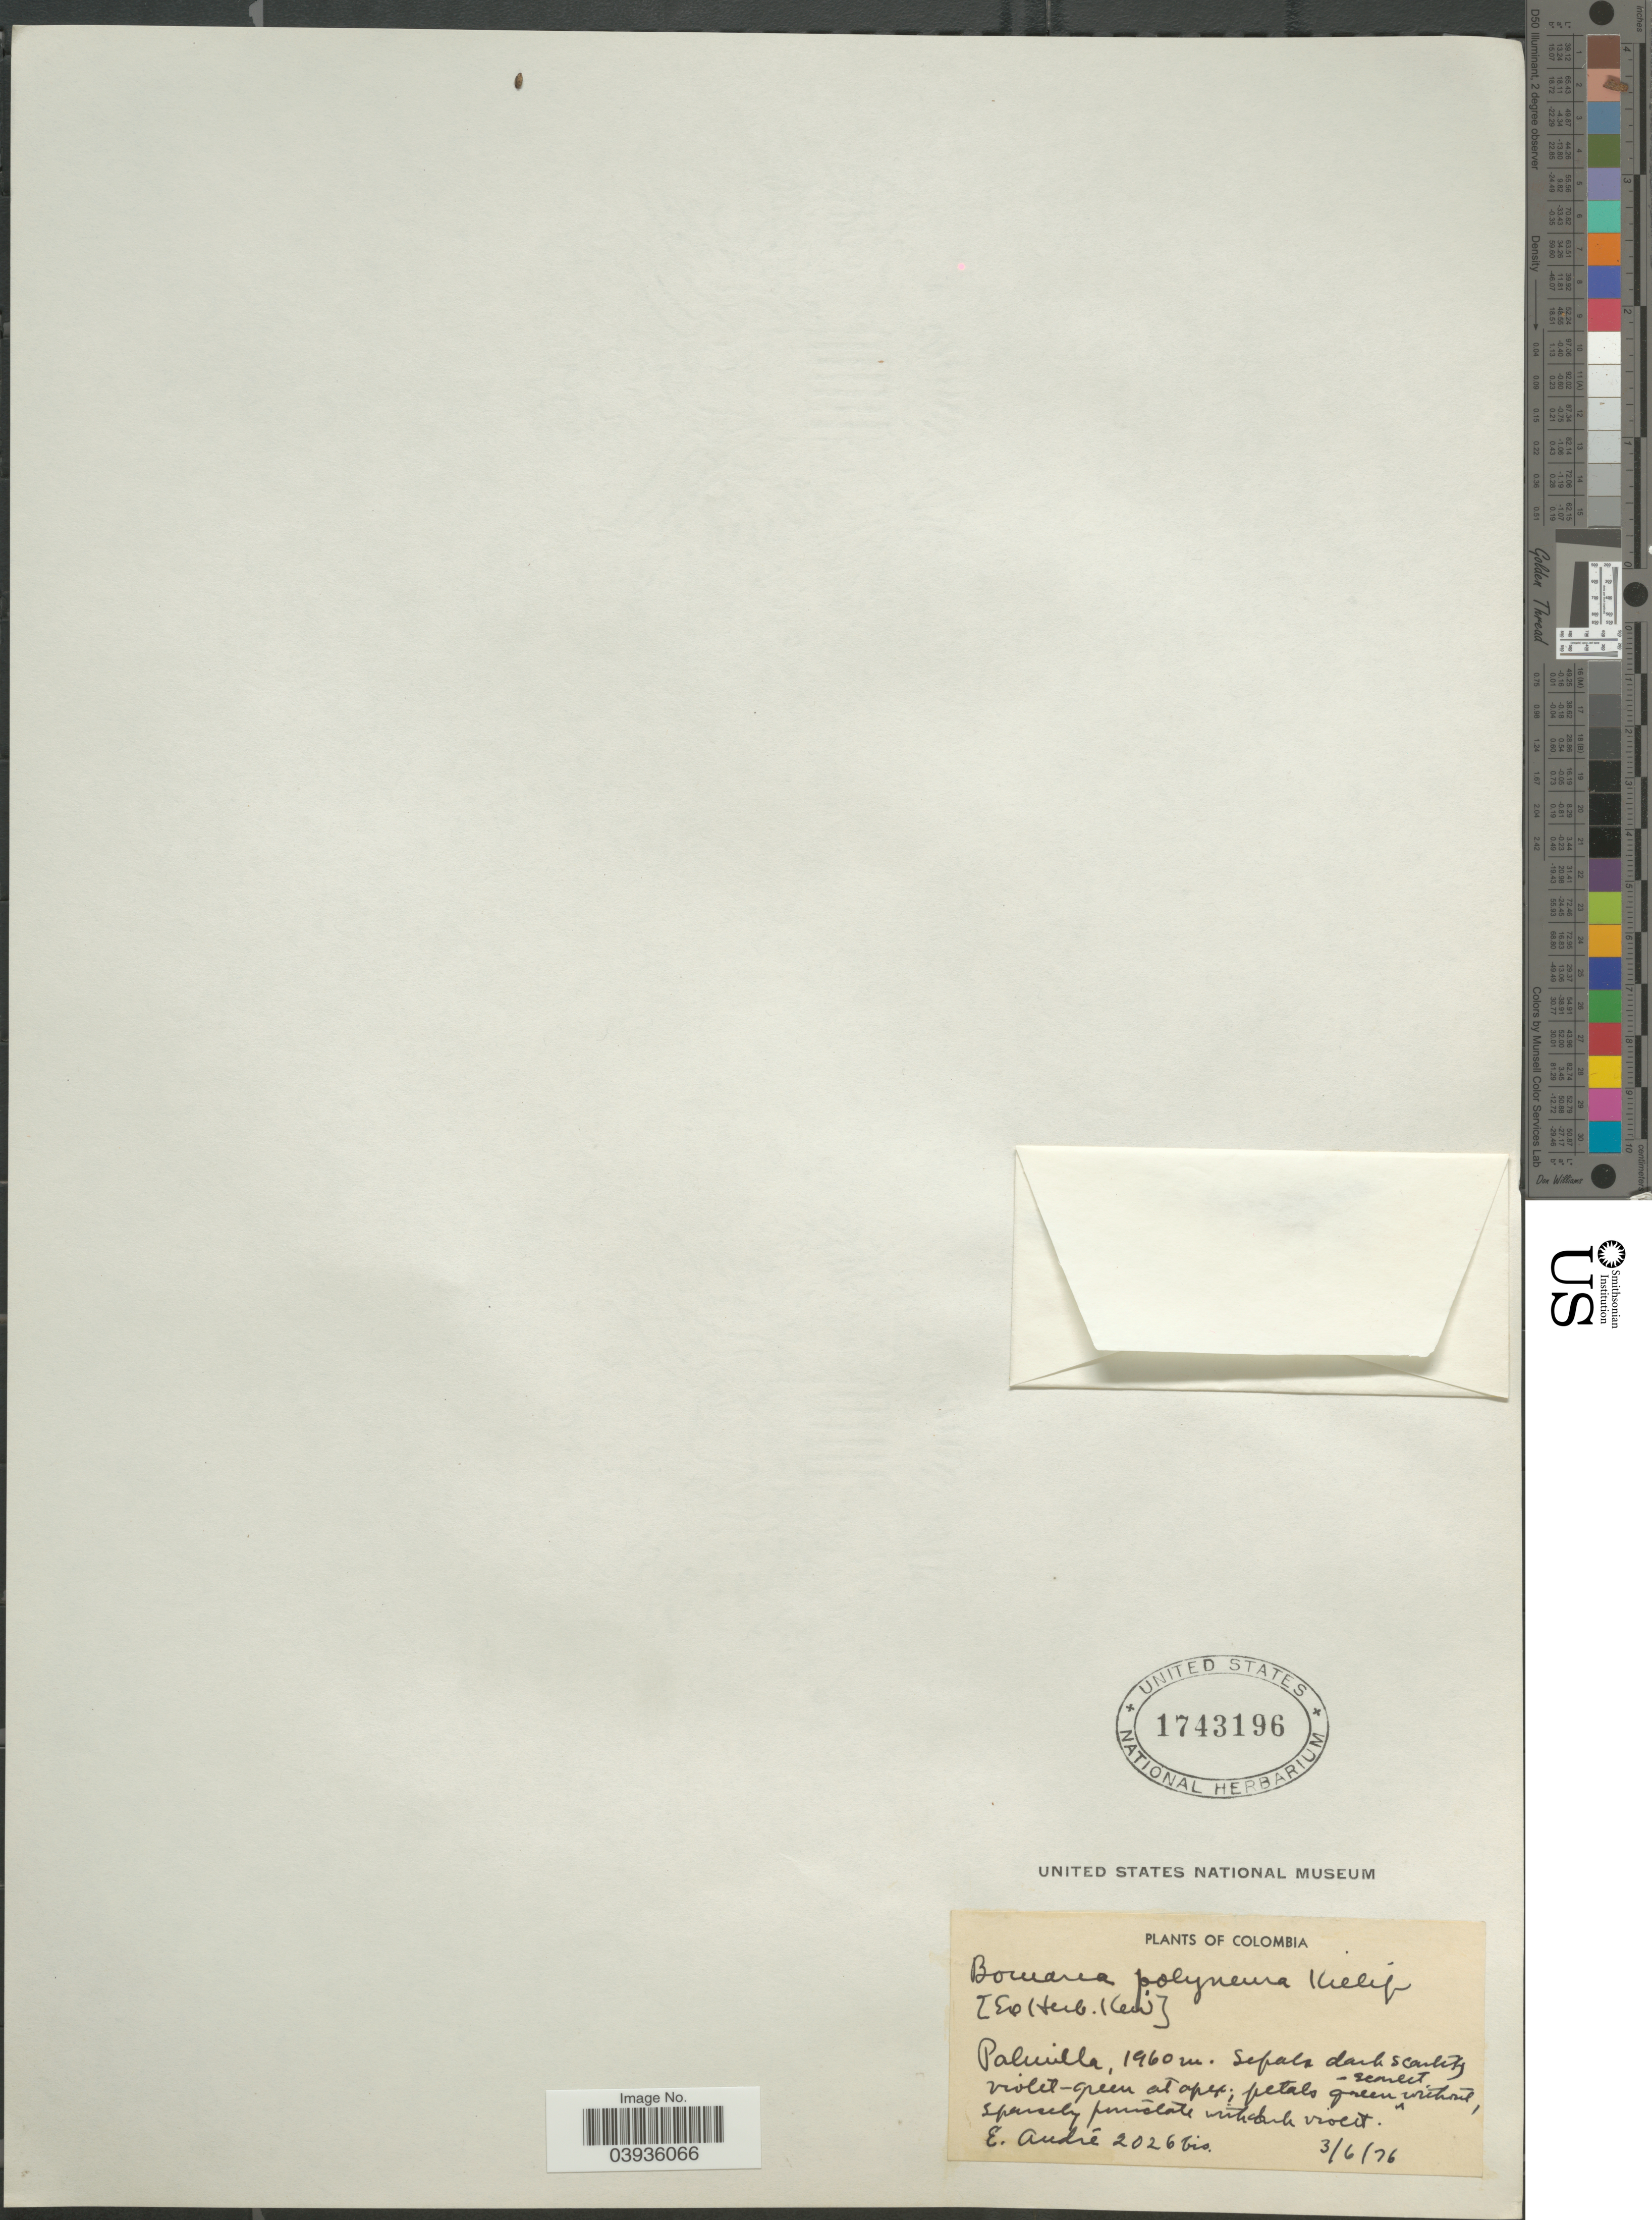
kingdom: Plantae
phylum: Tracheophyta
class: Liliopsida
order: Liliales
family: Alstroemeriaceae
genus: Bomarea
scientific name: Bomarea polyneura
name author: Killip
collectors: E. Andre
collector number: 2026 bis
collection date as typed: Transcribed d/m/y: 3/6/76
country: Colombia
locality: Palmilla.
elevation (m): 1960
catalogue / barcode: US 1743196